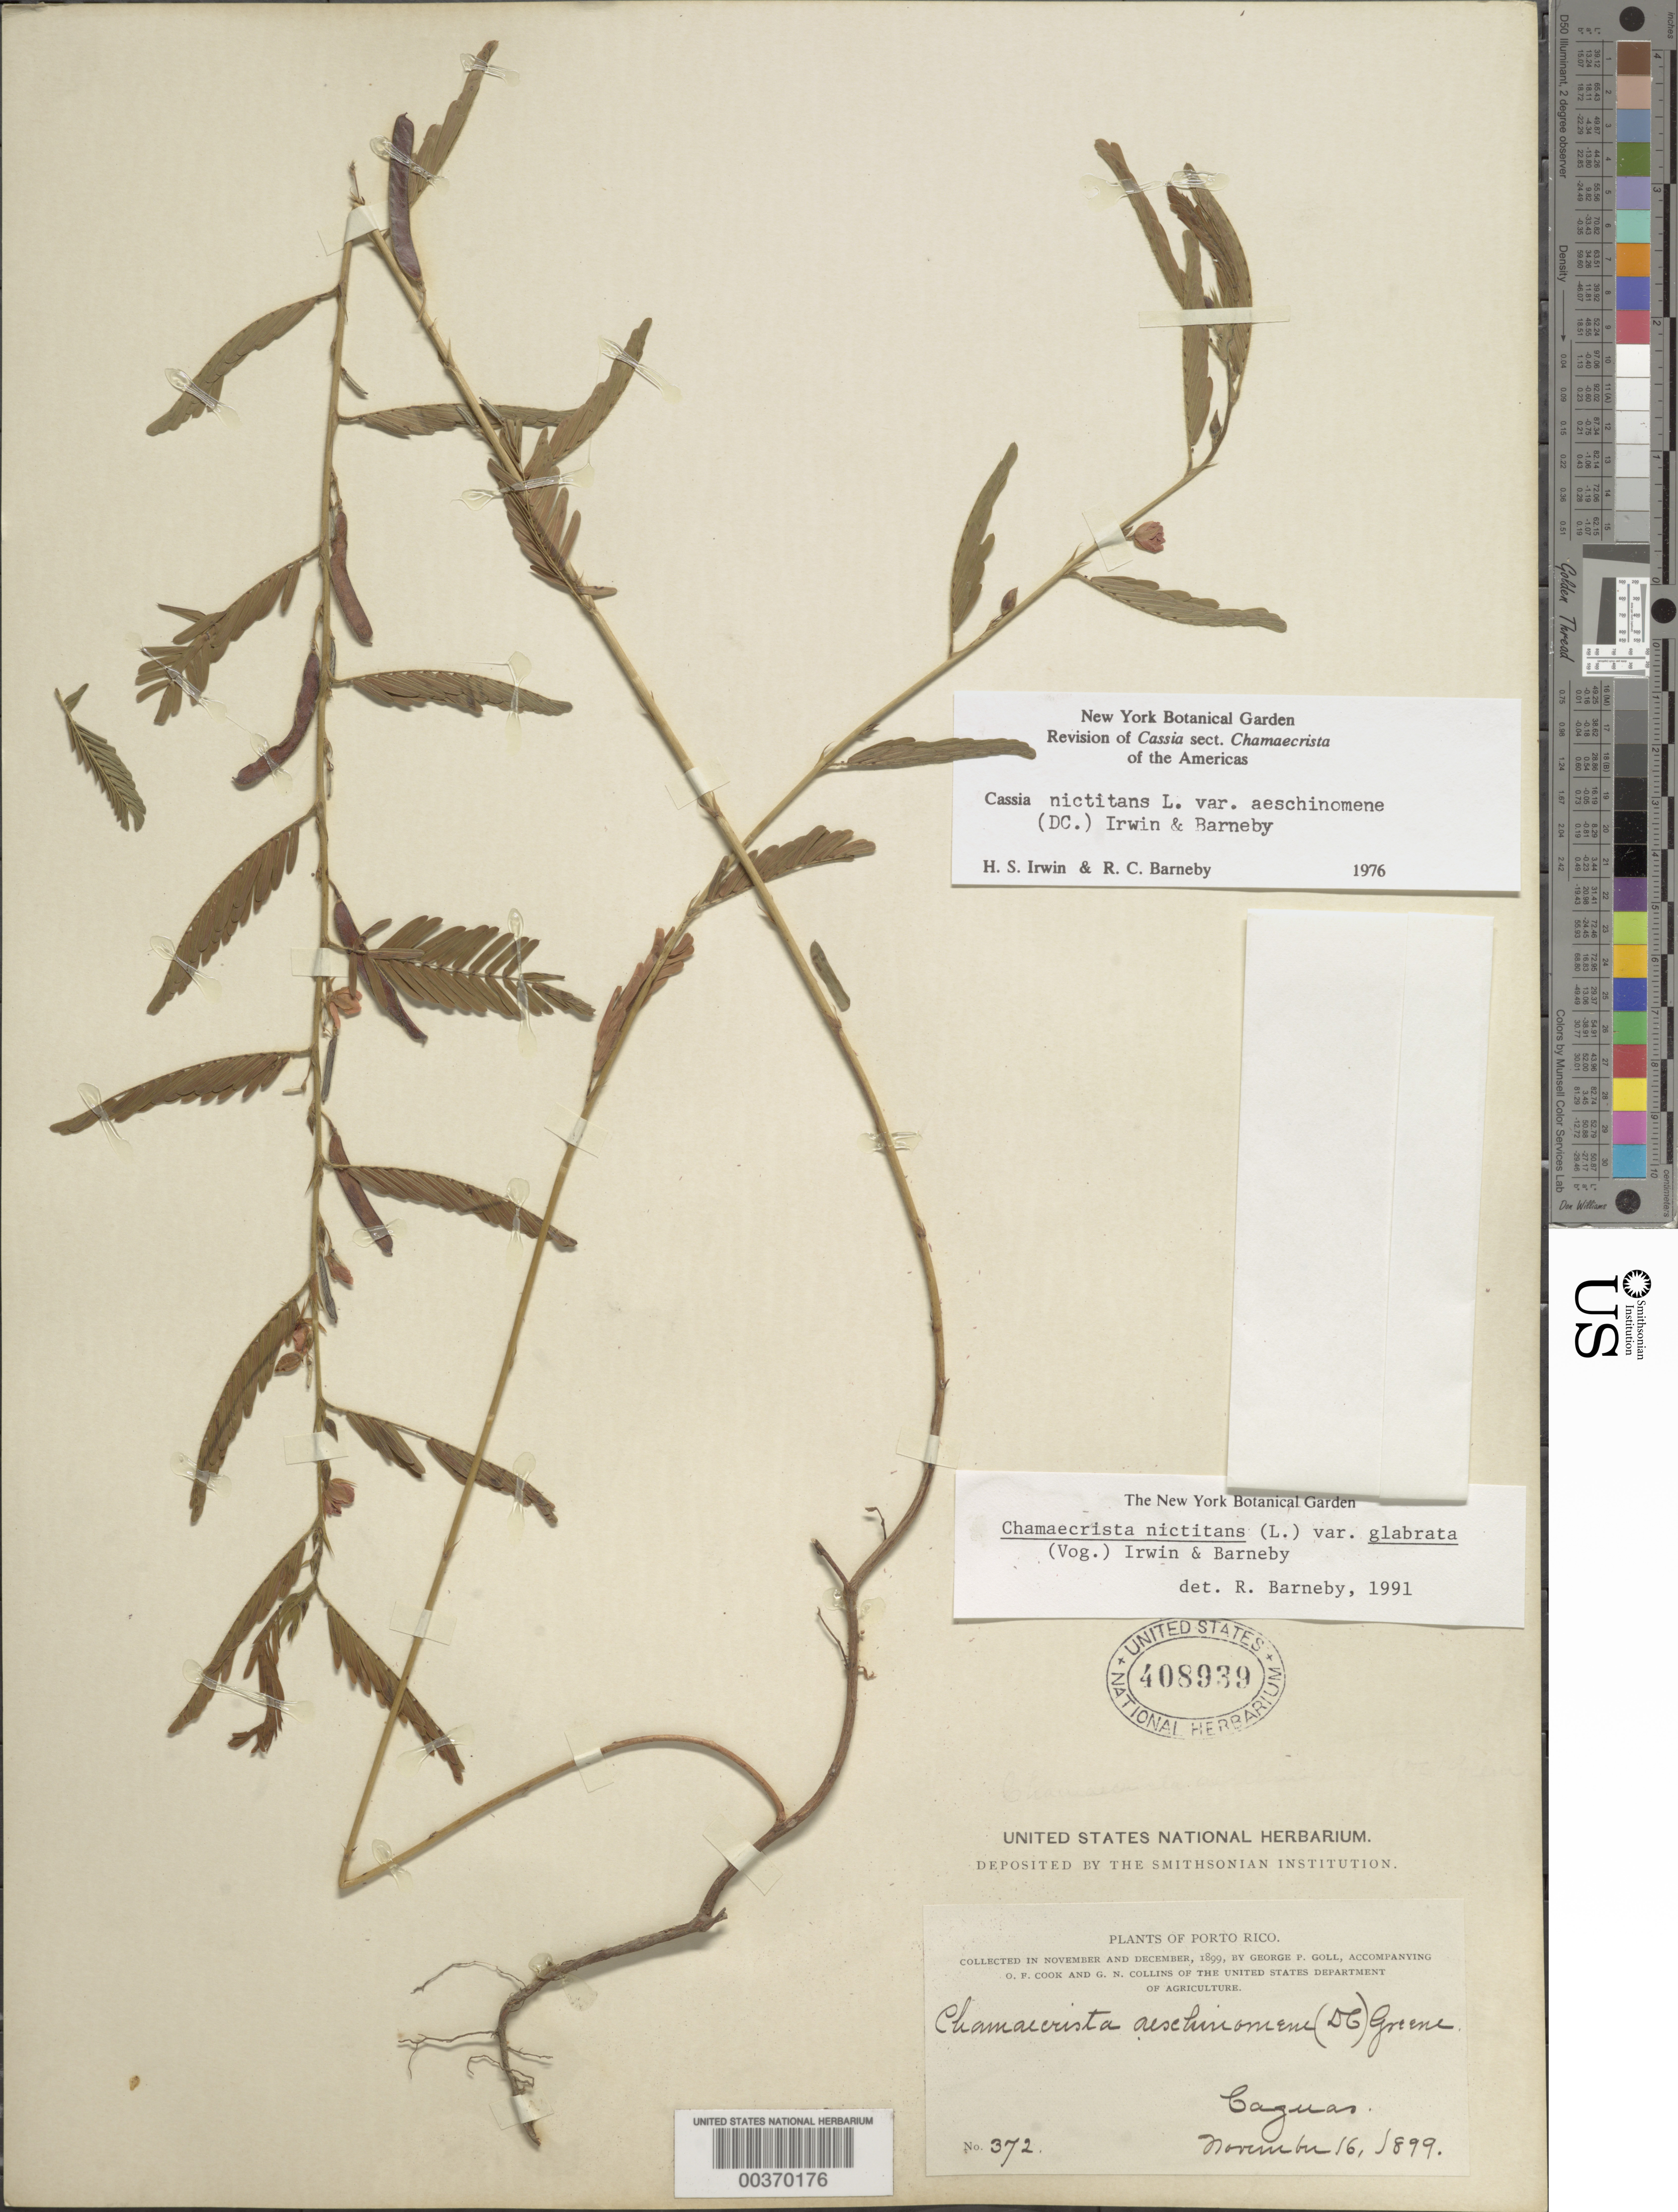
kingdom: Plantae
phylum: Tracheophyta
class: Magnoliopsida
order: Fabales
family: Fabaceae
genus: Chamaecrista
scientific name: Chamaecrista nictitans var. glabrata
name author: (Vogel) H.S. Irwin & Barneby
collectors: G. Goll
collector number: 372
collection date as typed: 16 Nov 1899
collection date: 1899-11-16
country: Puerto Rico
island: Greater Antilles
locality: Caguas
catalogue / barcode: US 408939